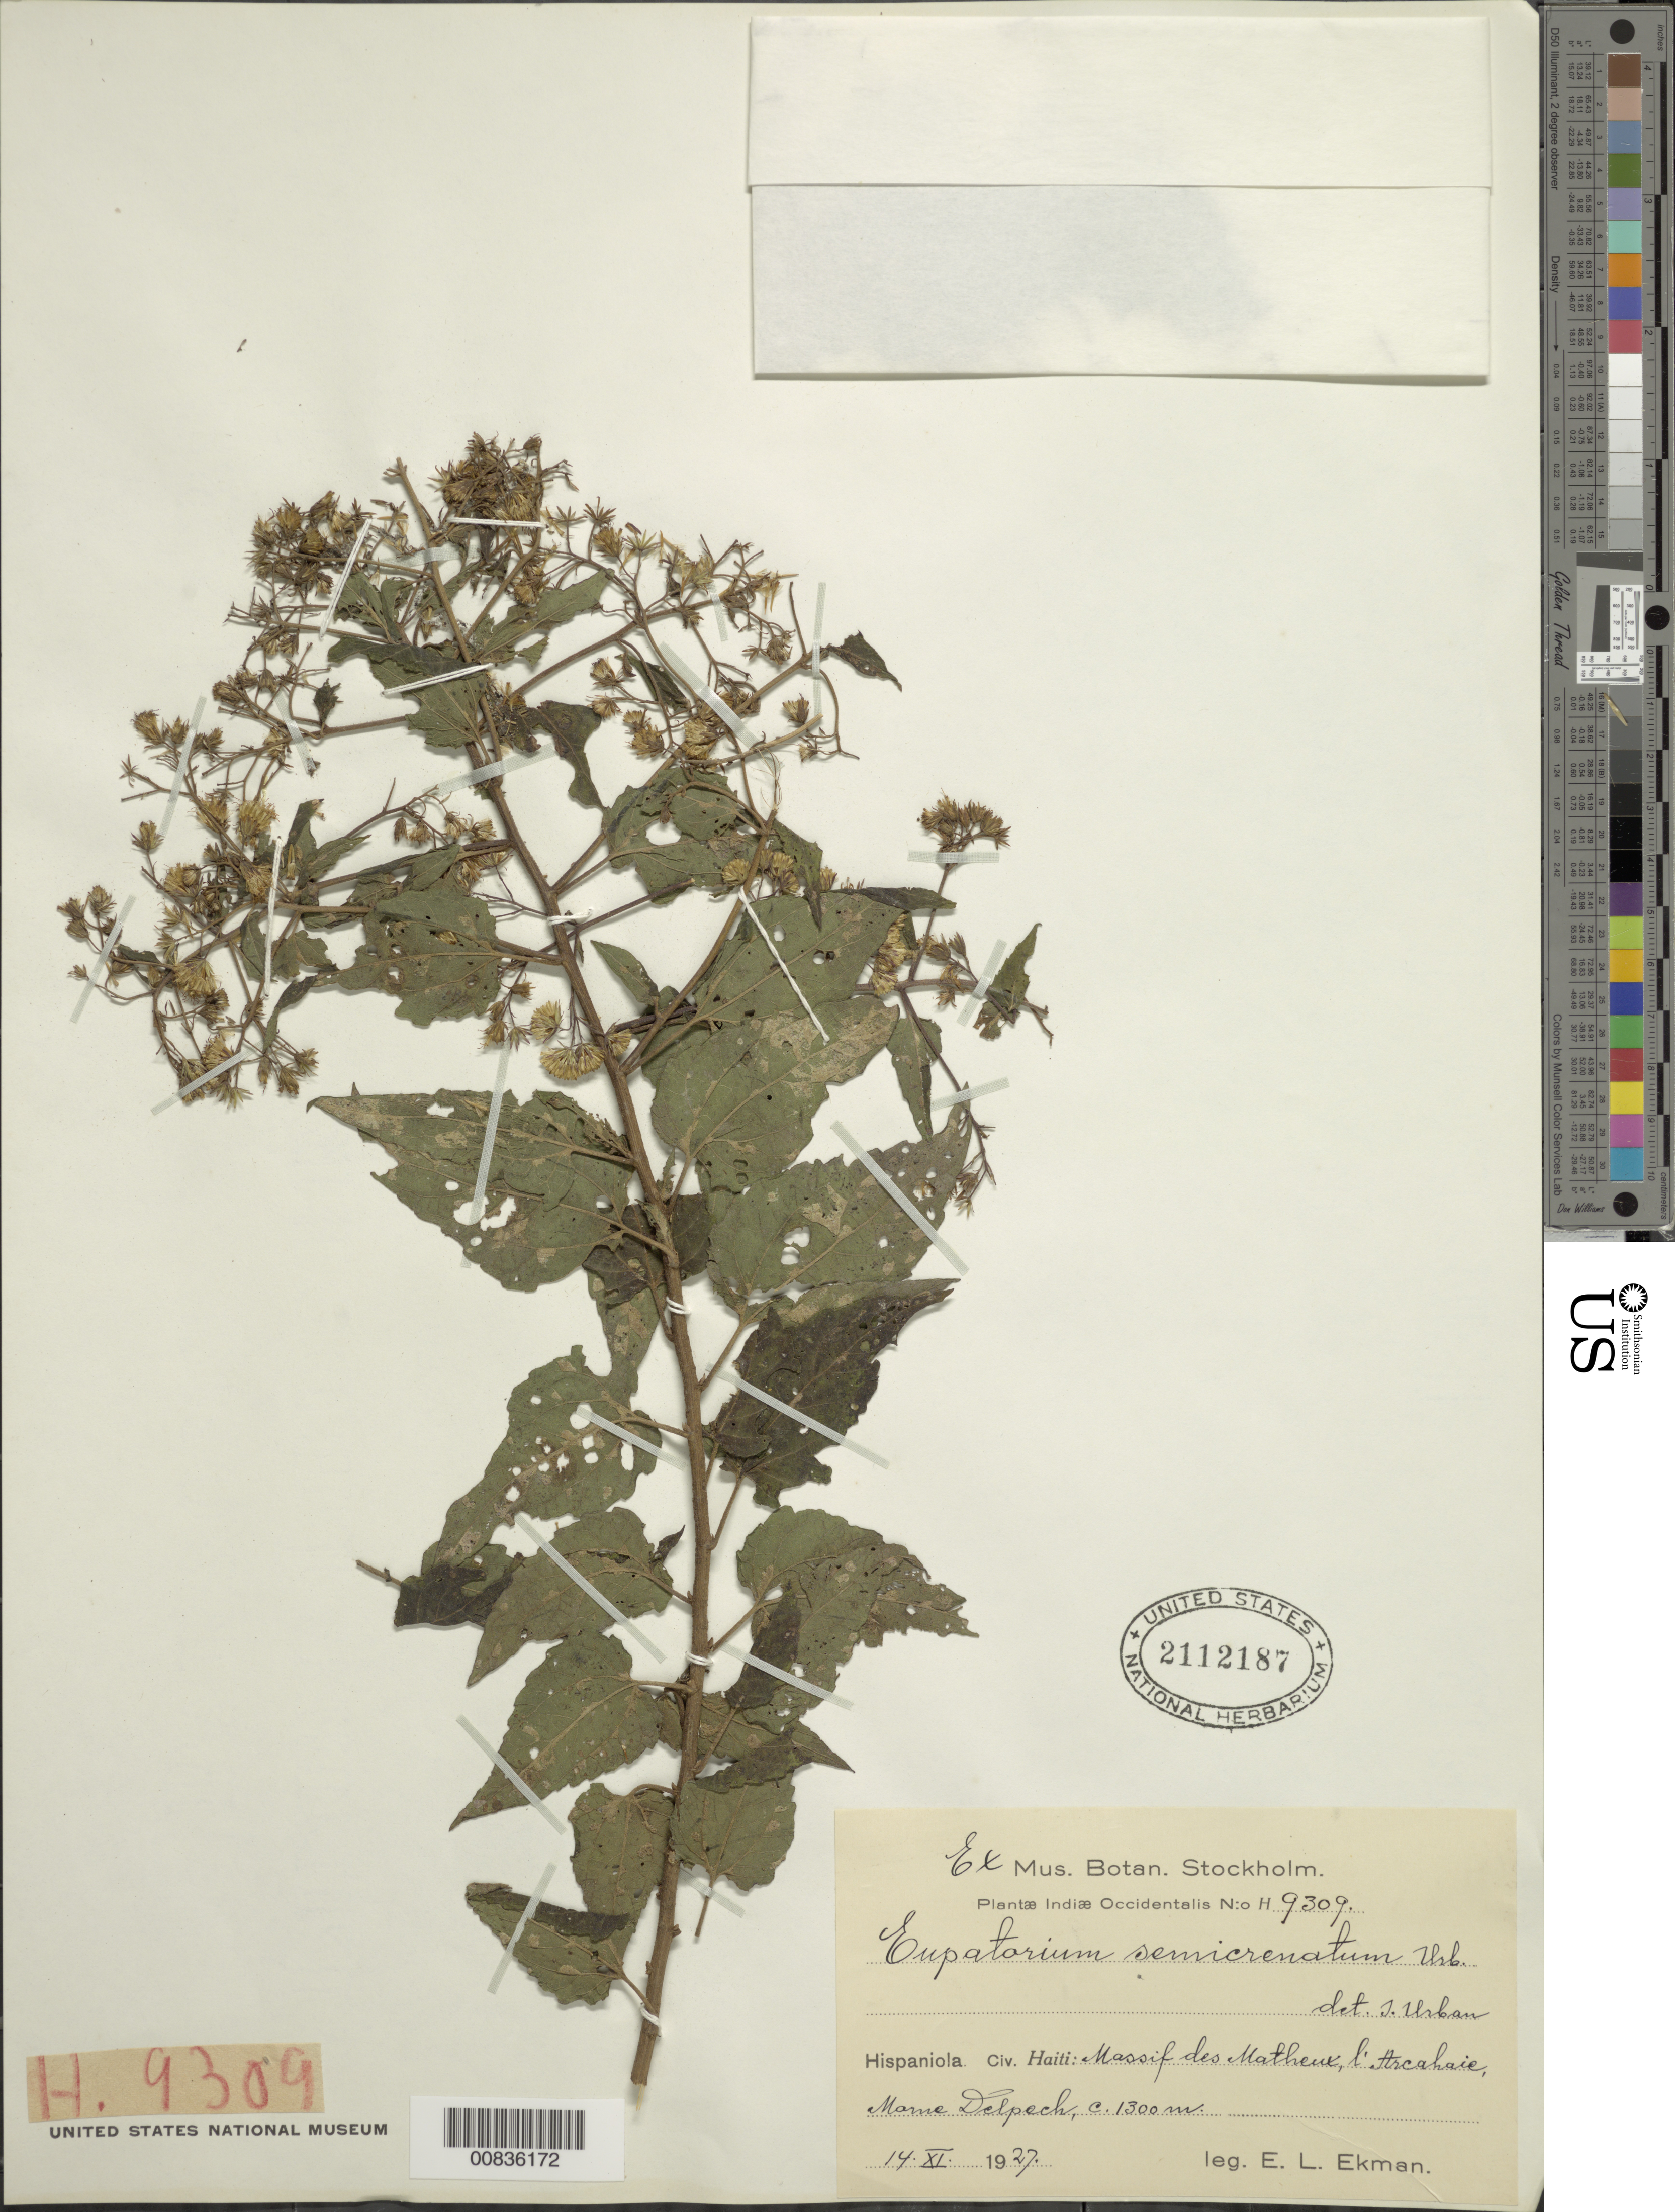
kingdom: Plantae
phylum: Tracheophyta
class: Magnoliopsida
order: Asterales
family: Asteraceae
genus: Koanophyllon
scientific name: Koanophyllon semicrenatum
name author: (Urb.) R.M. King & H. Rob.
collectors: E. L. Ekman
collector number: H 9309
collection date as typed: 14 Nov 1927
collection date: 1927-11-14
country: Haiti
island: Hispaniola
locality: Massif des Matheux, l'Arcahaie, Morne Delpech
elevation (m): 1300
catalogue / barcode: US 2112187